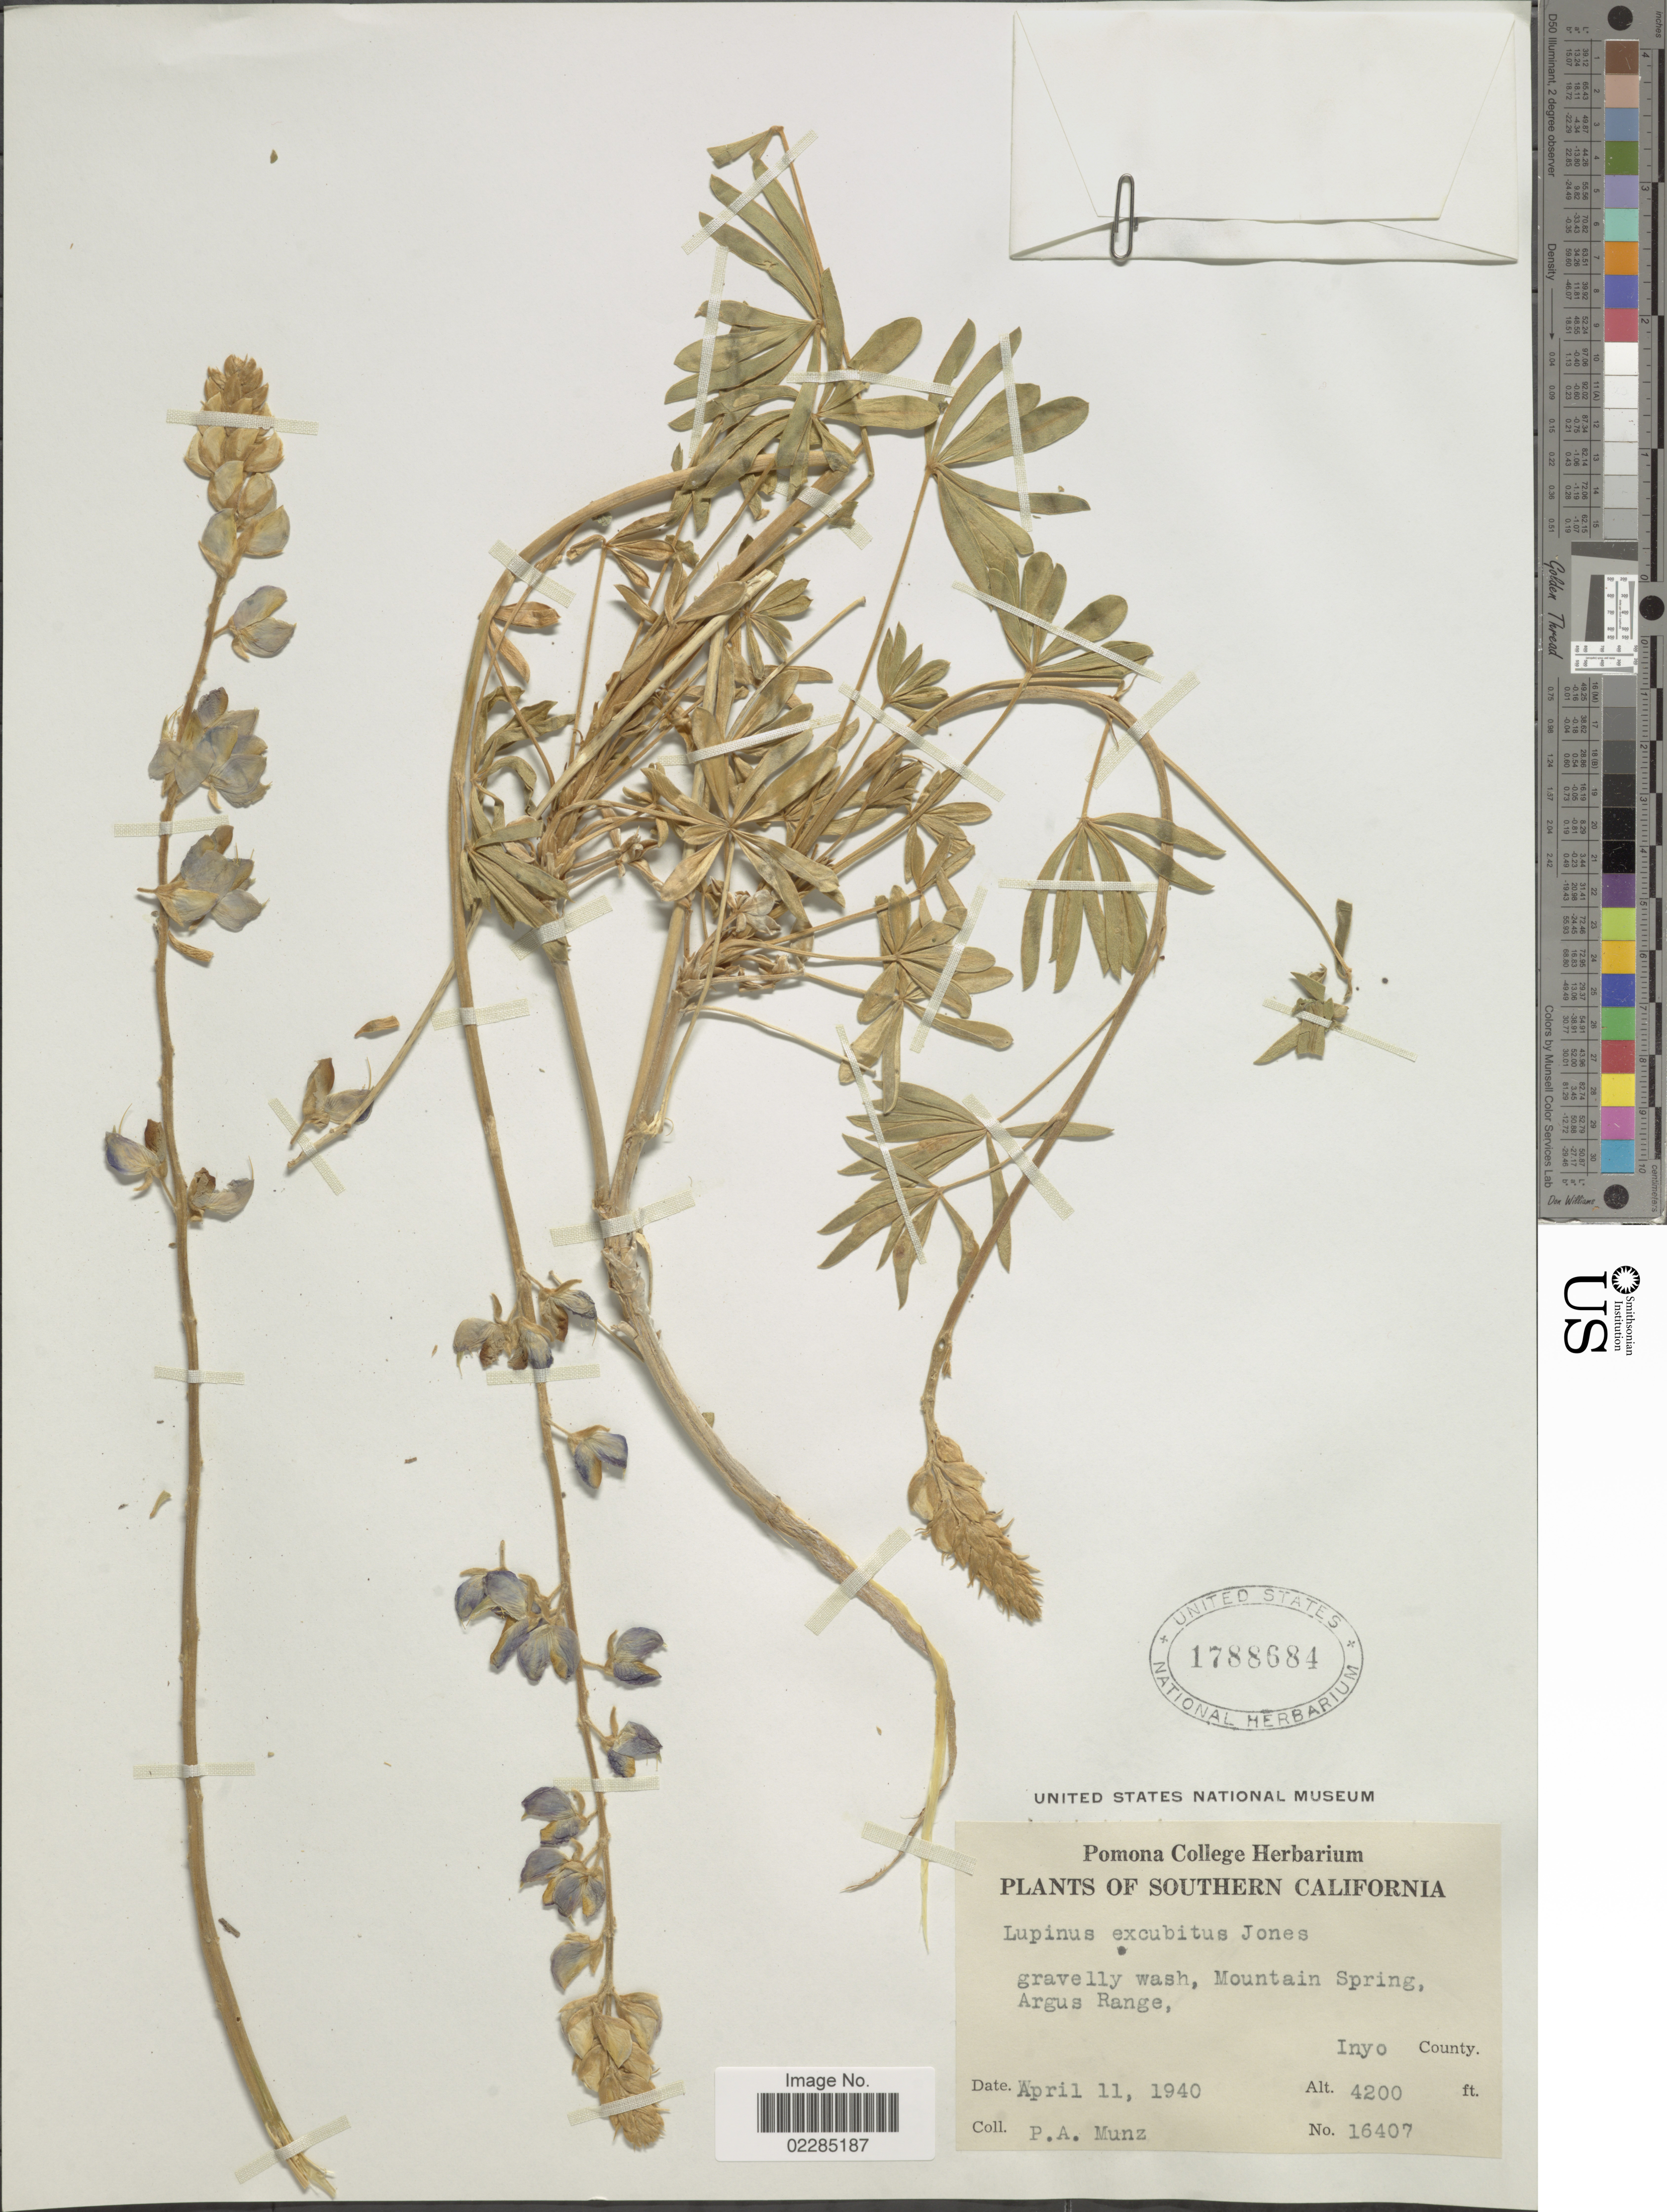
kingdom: Plantae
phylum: Tracheophyta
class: Magnoliopsida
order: Fabales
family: Fabaceae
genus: Lupinus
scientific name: Lupinus excubitus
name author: M.E. Jones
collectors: P. A. Munz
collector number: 16407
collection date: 1940-04-11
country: United States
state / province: California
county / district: Inyo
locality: Southern California. Mountain Spring, Argus Range, Inypo County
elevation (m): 1280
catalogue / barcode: US 1788684